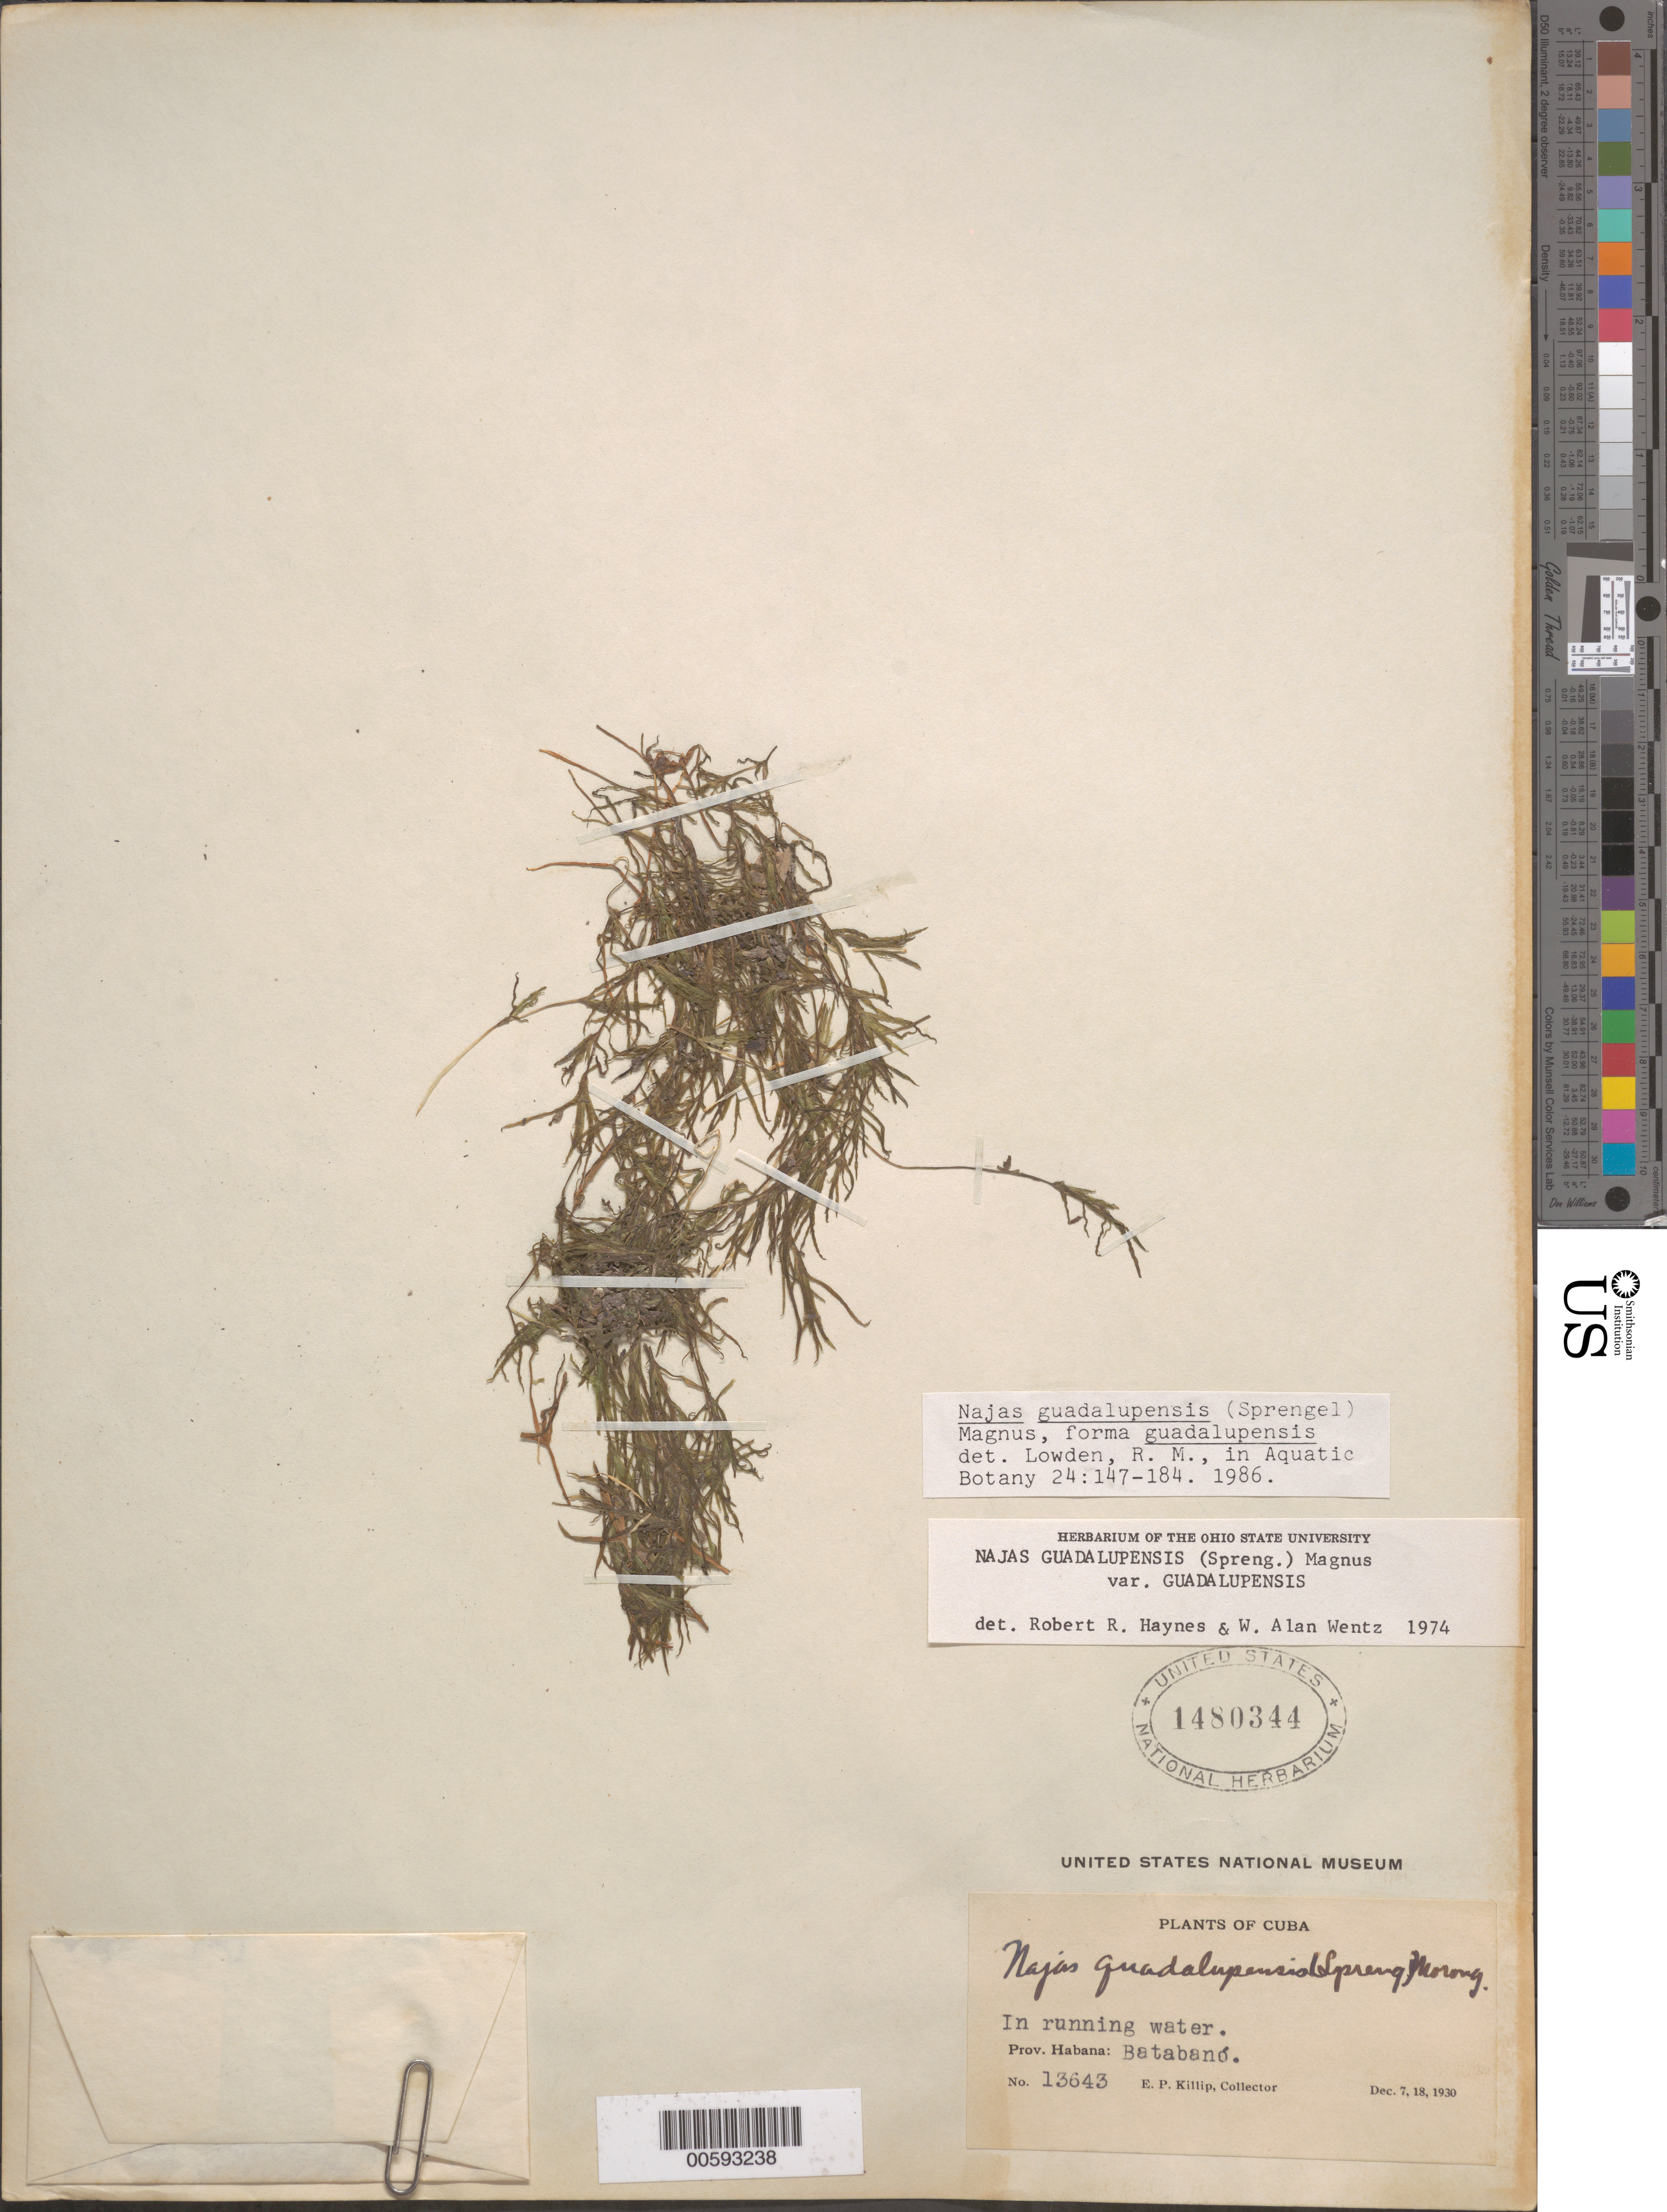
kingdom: Plantae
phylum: Tracheophyta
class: Liliopsida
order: Alismatales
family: Hydrocharitaceae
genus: Najas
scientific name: Najas guadalupensis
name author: (Spreng.) Magnus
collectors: E. P. Killip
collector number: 13643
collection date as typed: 07 Dec 1930 and 18 Dec 1930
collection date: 1930-12-07,1930-12-18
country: Cuba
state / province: La Habana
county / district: Batabanó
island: Greater Antilles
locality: Batabanó.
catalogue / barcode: US 1480344